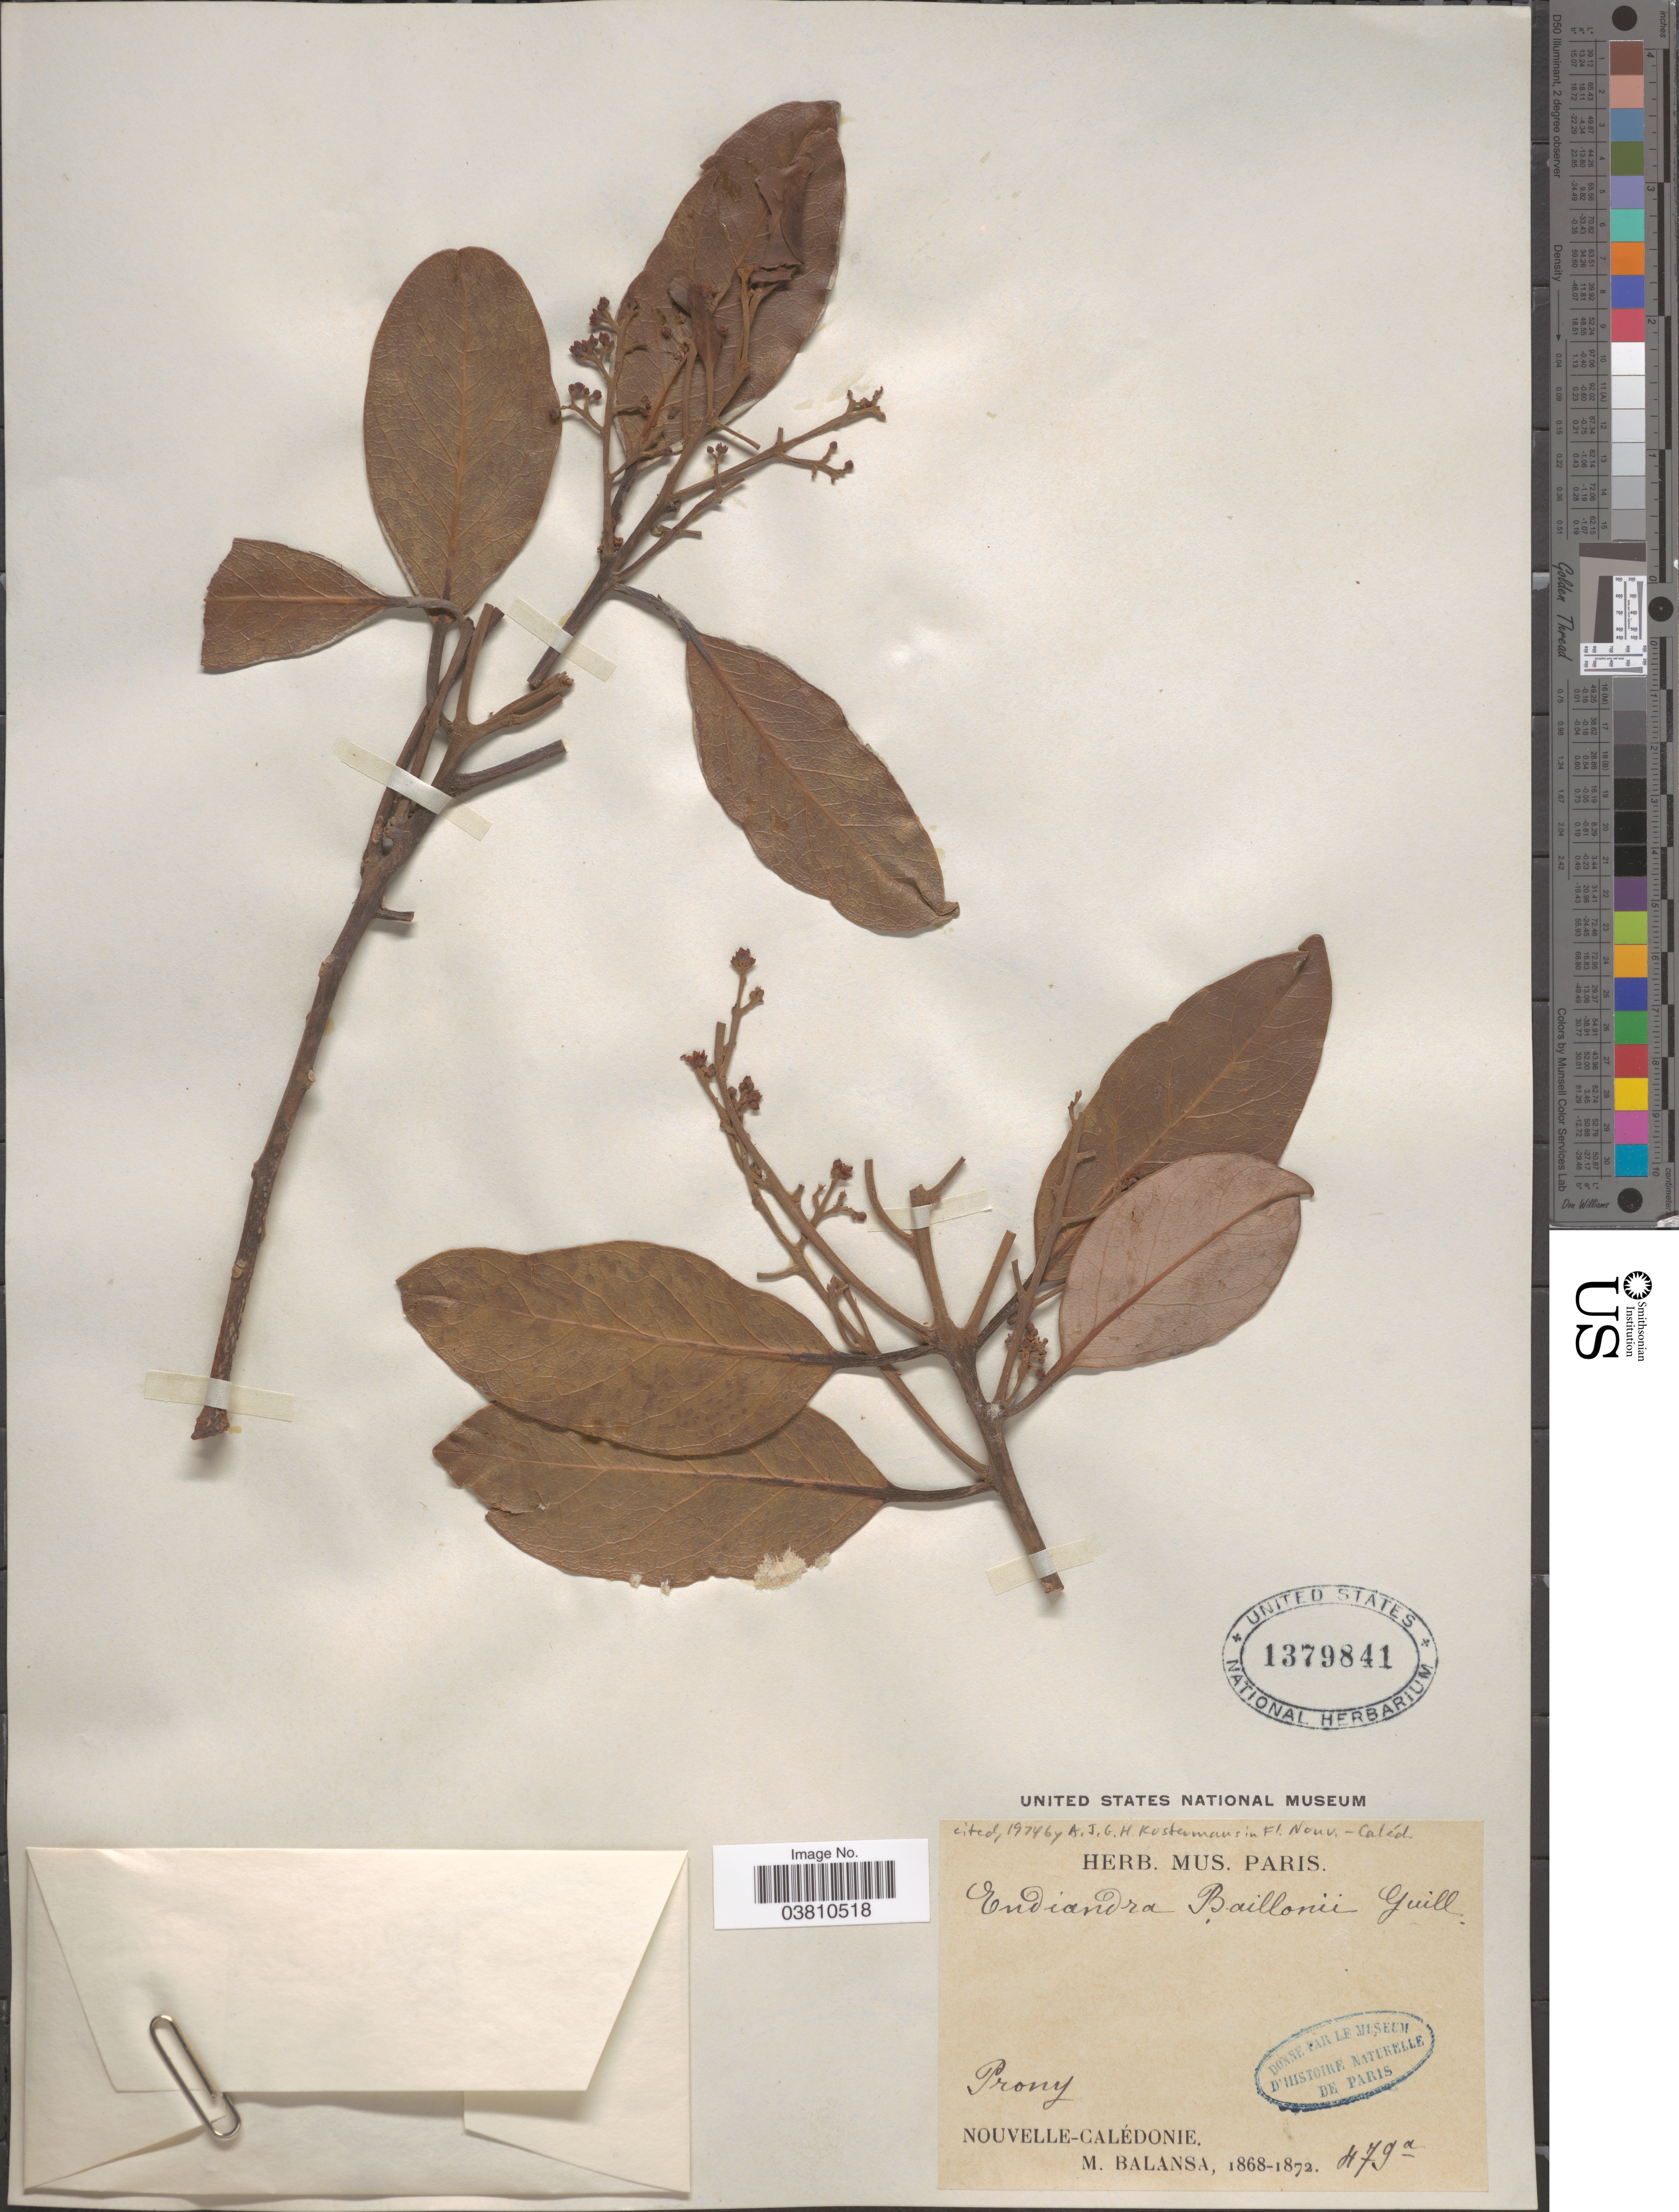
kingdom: Plantae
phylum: Tracheophyta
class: Magnoliopsida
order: Laurales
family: Lauraceae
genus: Endiandra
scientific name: Endiandra baillonii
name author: Guillaumin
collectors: B. Balansa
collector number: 479a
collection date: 1868/1872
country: New Caledonia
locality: Prony.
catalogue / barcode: US 1379841